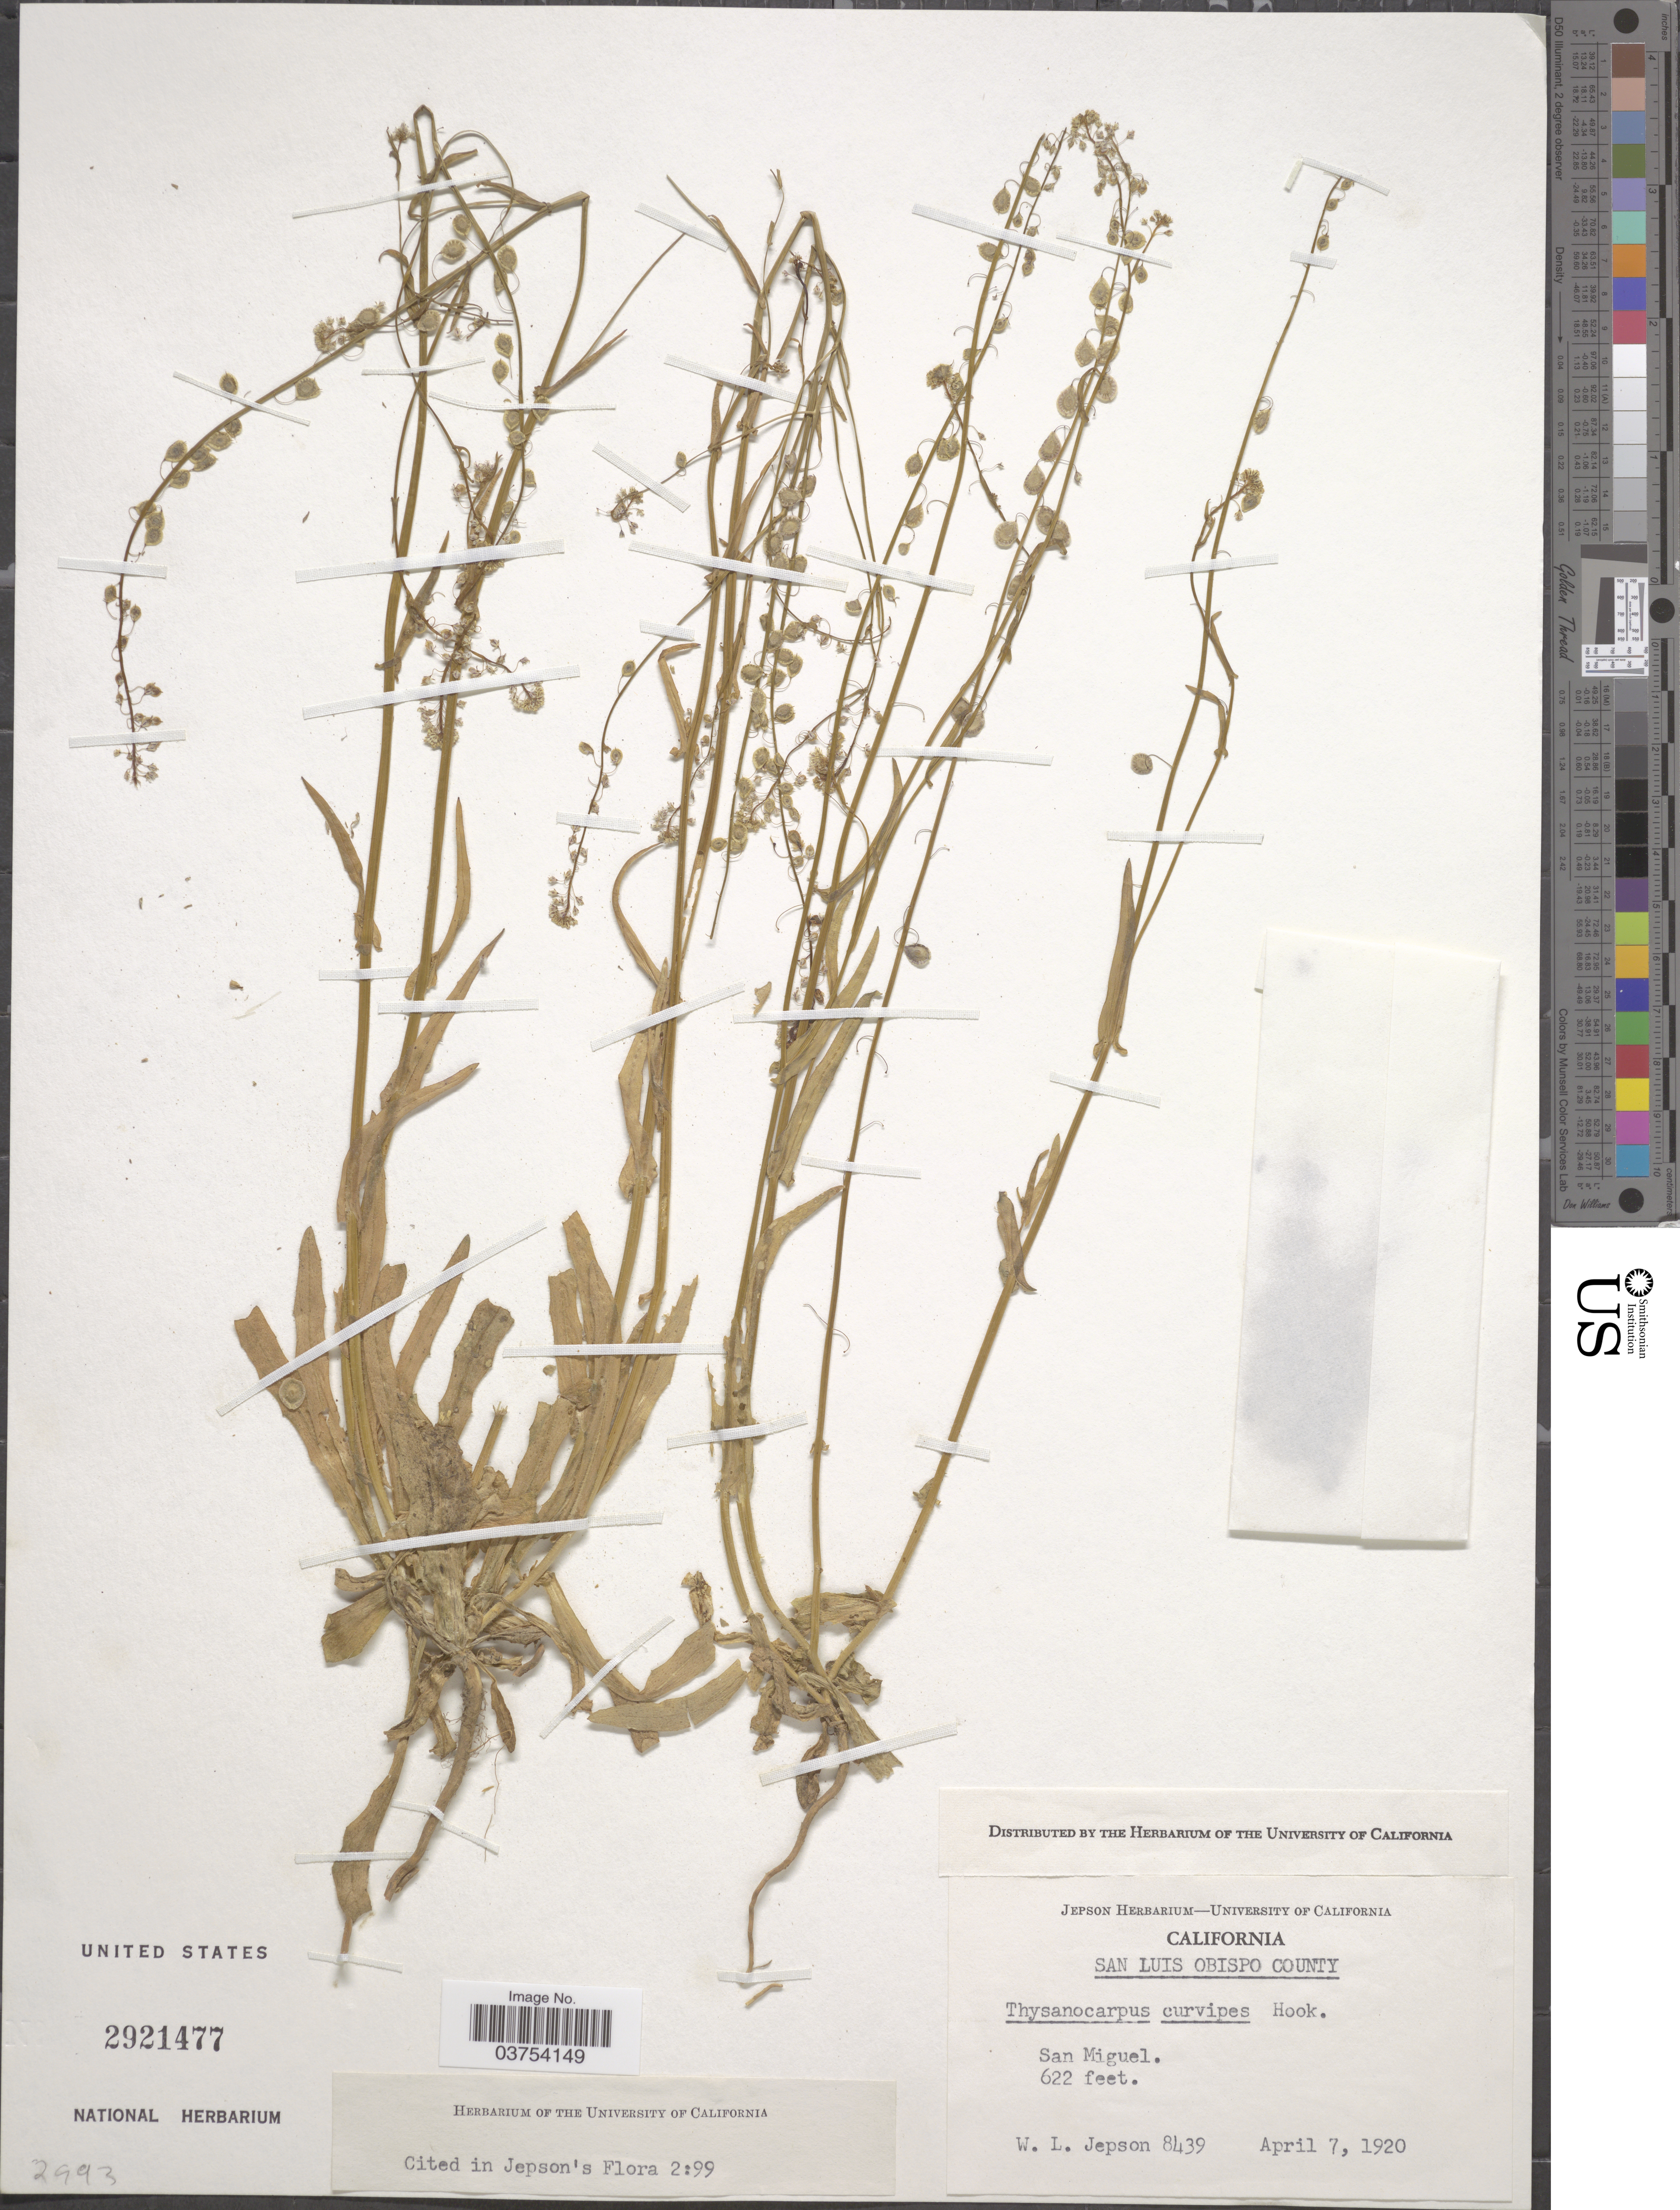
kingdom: Plantae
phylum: Tracheophyta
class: Magnoliopsida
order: Brassicales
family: Brassicaceae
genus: Thysanocarpus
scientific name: Thysanocarpus curvipes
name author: Hook.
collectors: W. L. Jepson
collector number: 8439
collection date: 1920-04-07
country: United States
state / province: California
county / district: San Luis Obispo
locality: San Luis Obispo County. San Miguel.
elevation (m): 190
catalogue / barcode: US 2921477